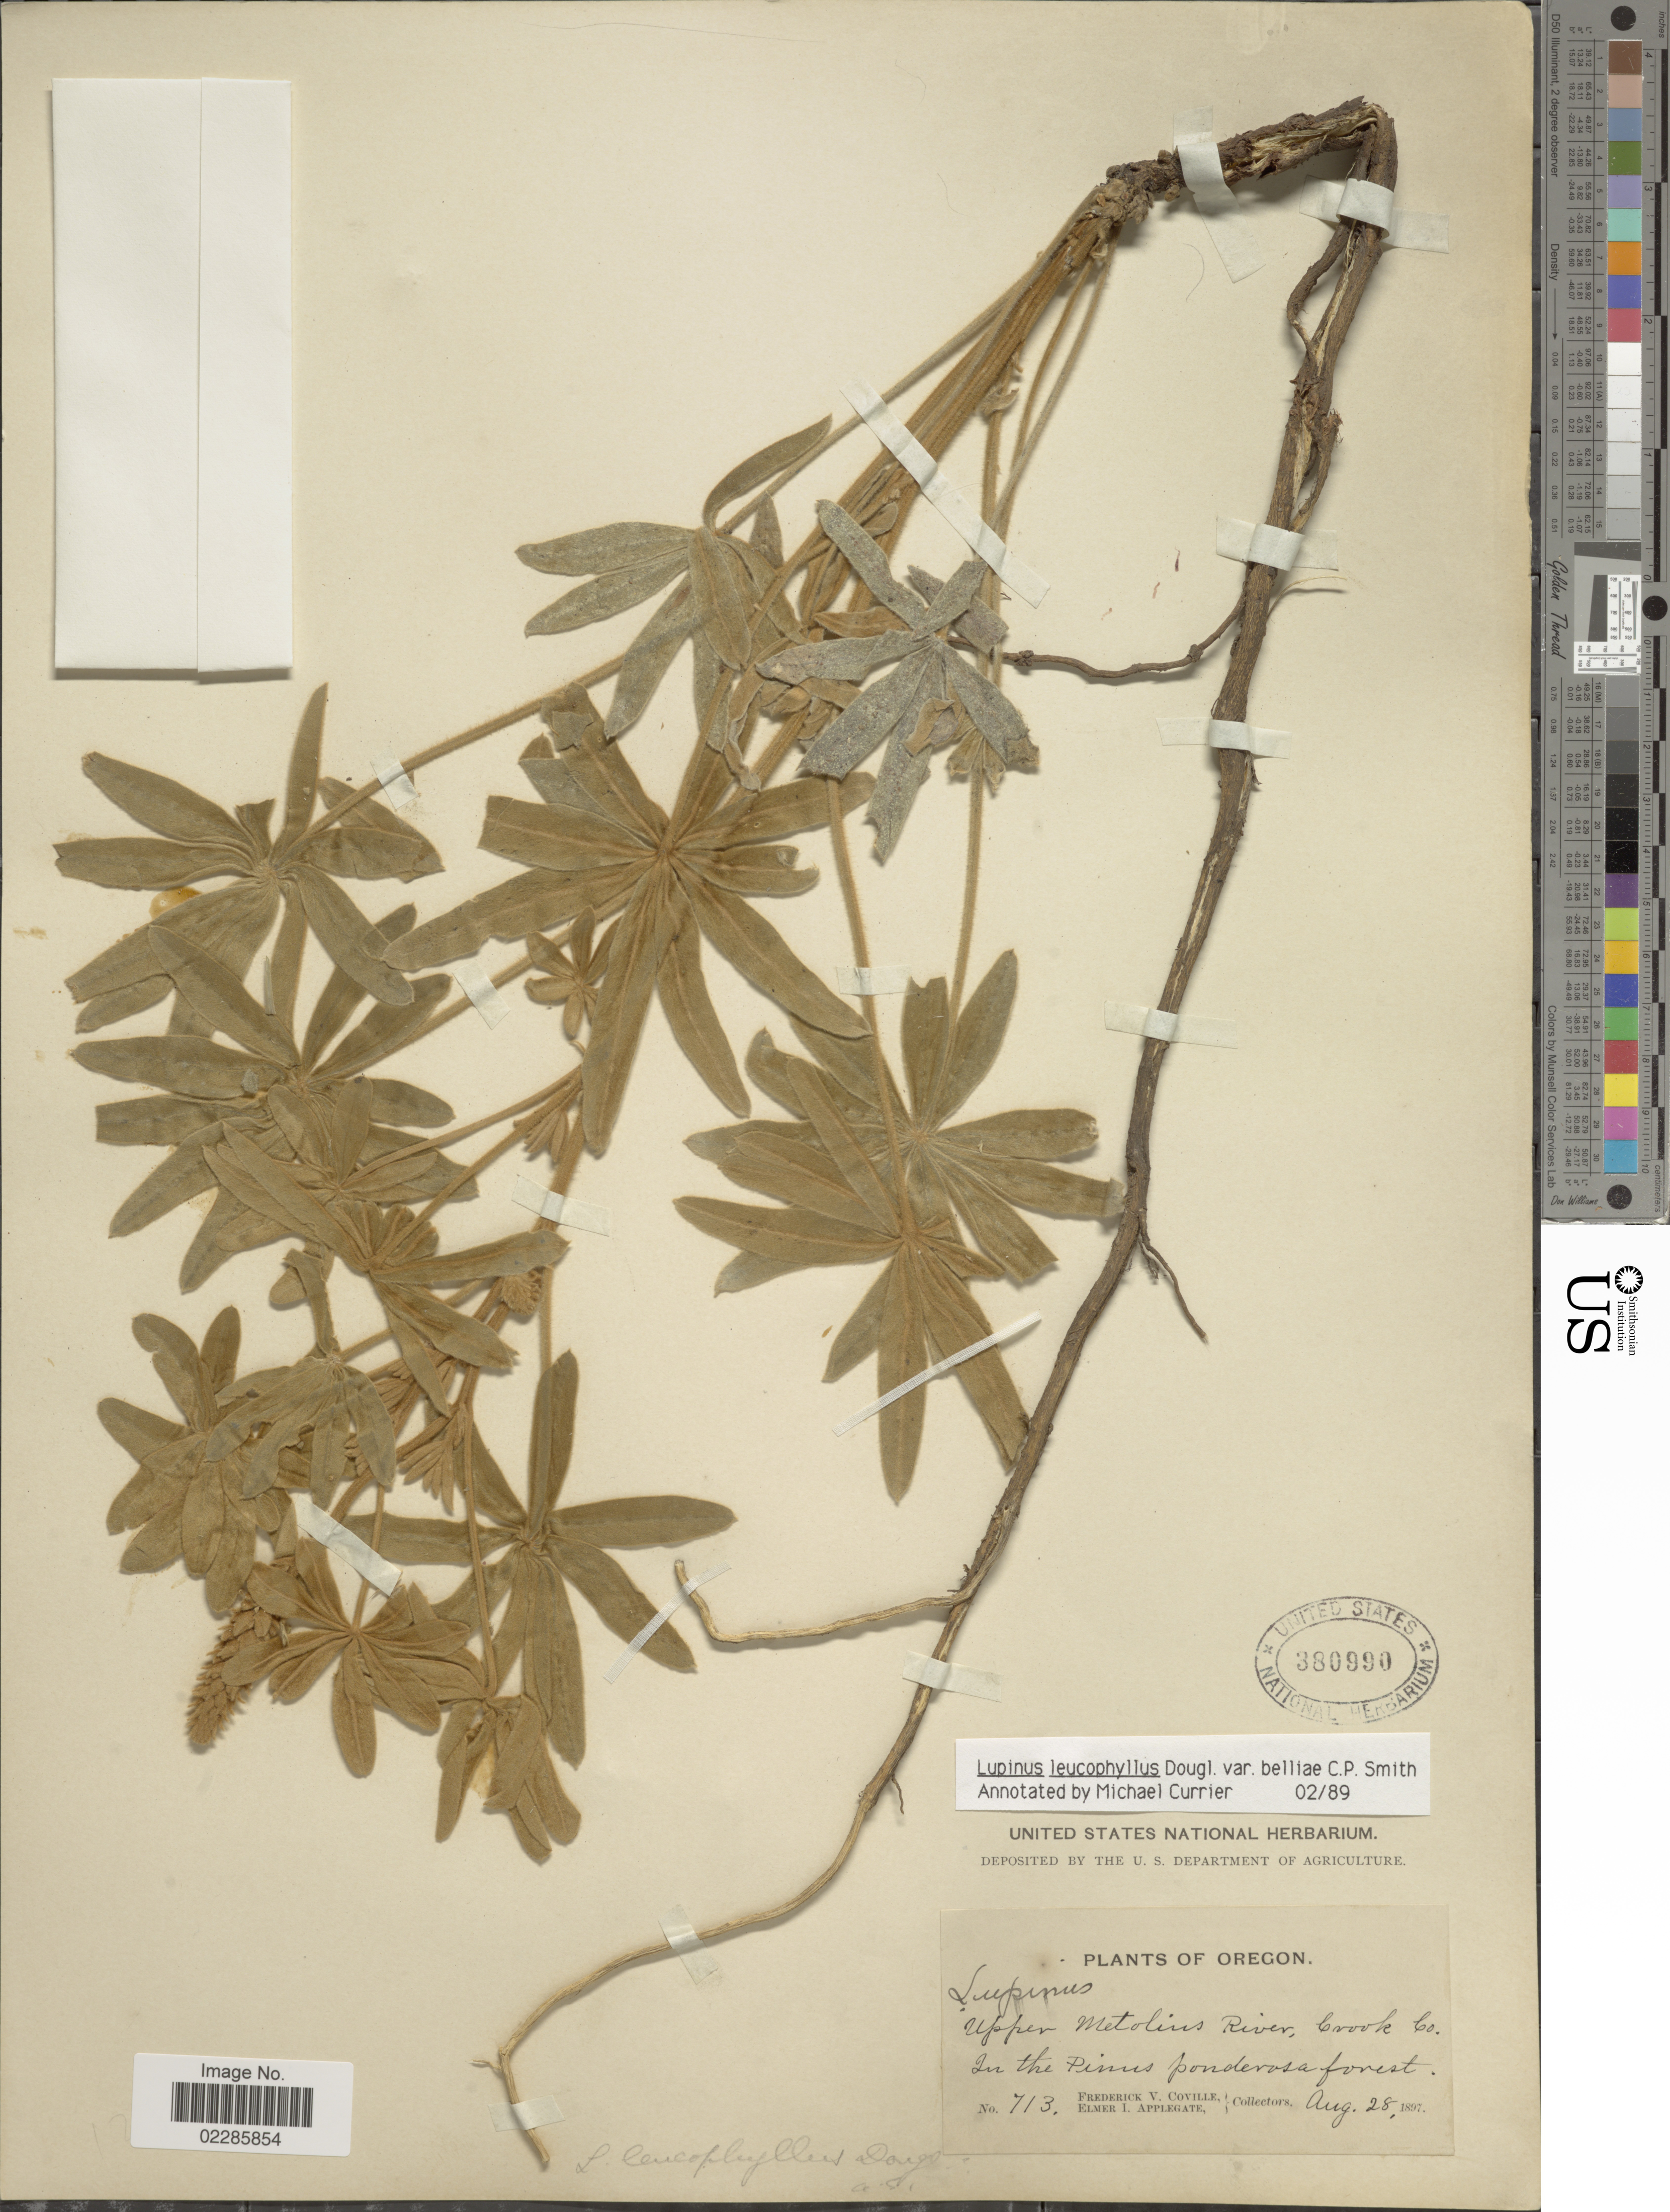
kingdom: Plantae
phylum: Tracheophyta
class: Magnoliopsida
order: Fabales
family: Fabaceae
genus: Lupinus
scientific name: Lupinus leucophyllus var. belliae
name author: C.P. Sm.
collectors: F. V. Coville & E. I. Applegate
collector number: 713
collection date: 1897-08-28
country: United States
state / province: Oregon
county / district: Crook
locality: Upper Metolins River, Crook Co. In the Pinus ponderosa forest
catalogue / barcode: US 380990